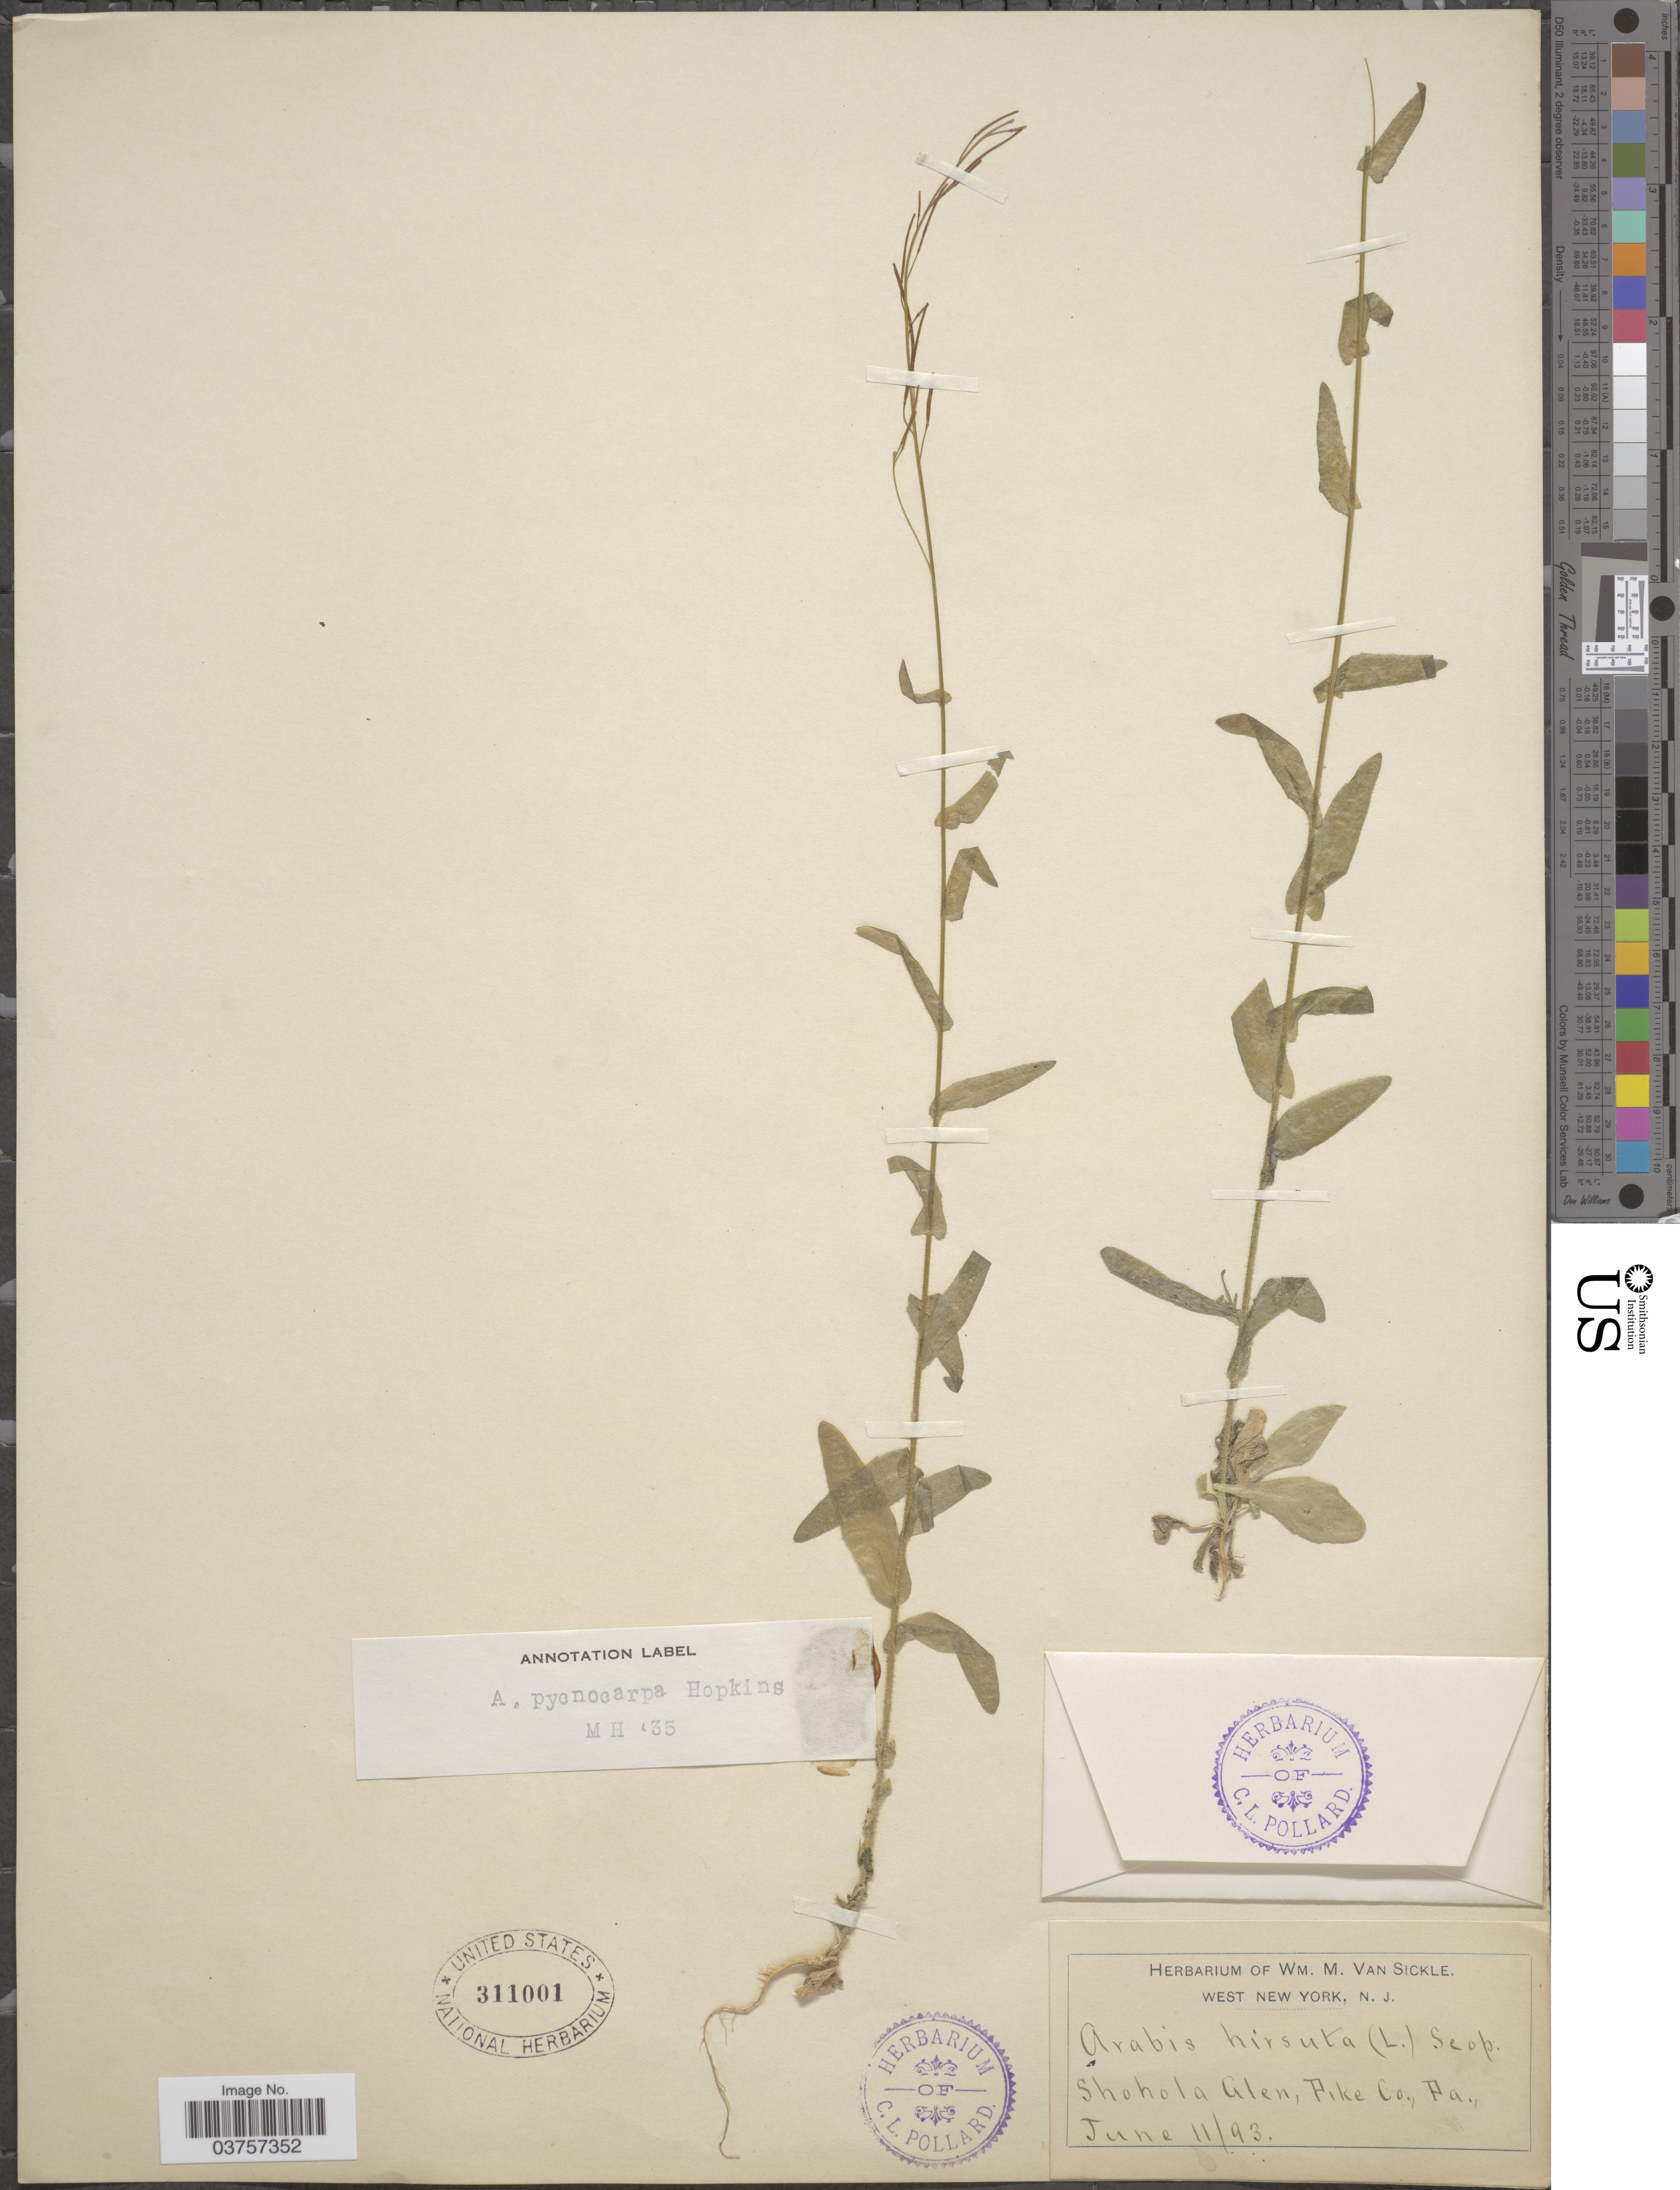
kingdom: Plantae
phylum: Tracheophyta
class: Magnoliopsida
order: Brassicales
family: Brassicaceae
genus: Arabis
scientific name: Arabis hirsuta var. pycnocarpa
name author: M. Hopkins & Rollins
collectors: ex herb. Wm. M. Van Sickle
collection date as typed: Transcribed d/m/y: 11/6/93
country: United States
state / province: Pennsylvania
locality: Shohola Glen, Pike Co.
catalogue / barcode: US 311001